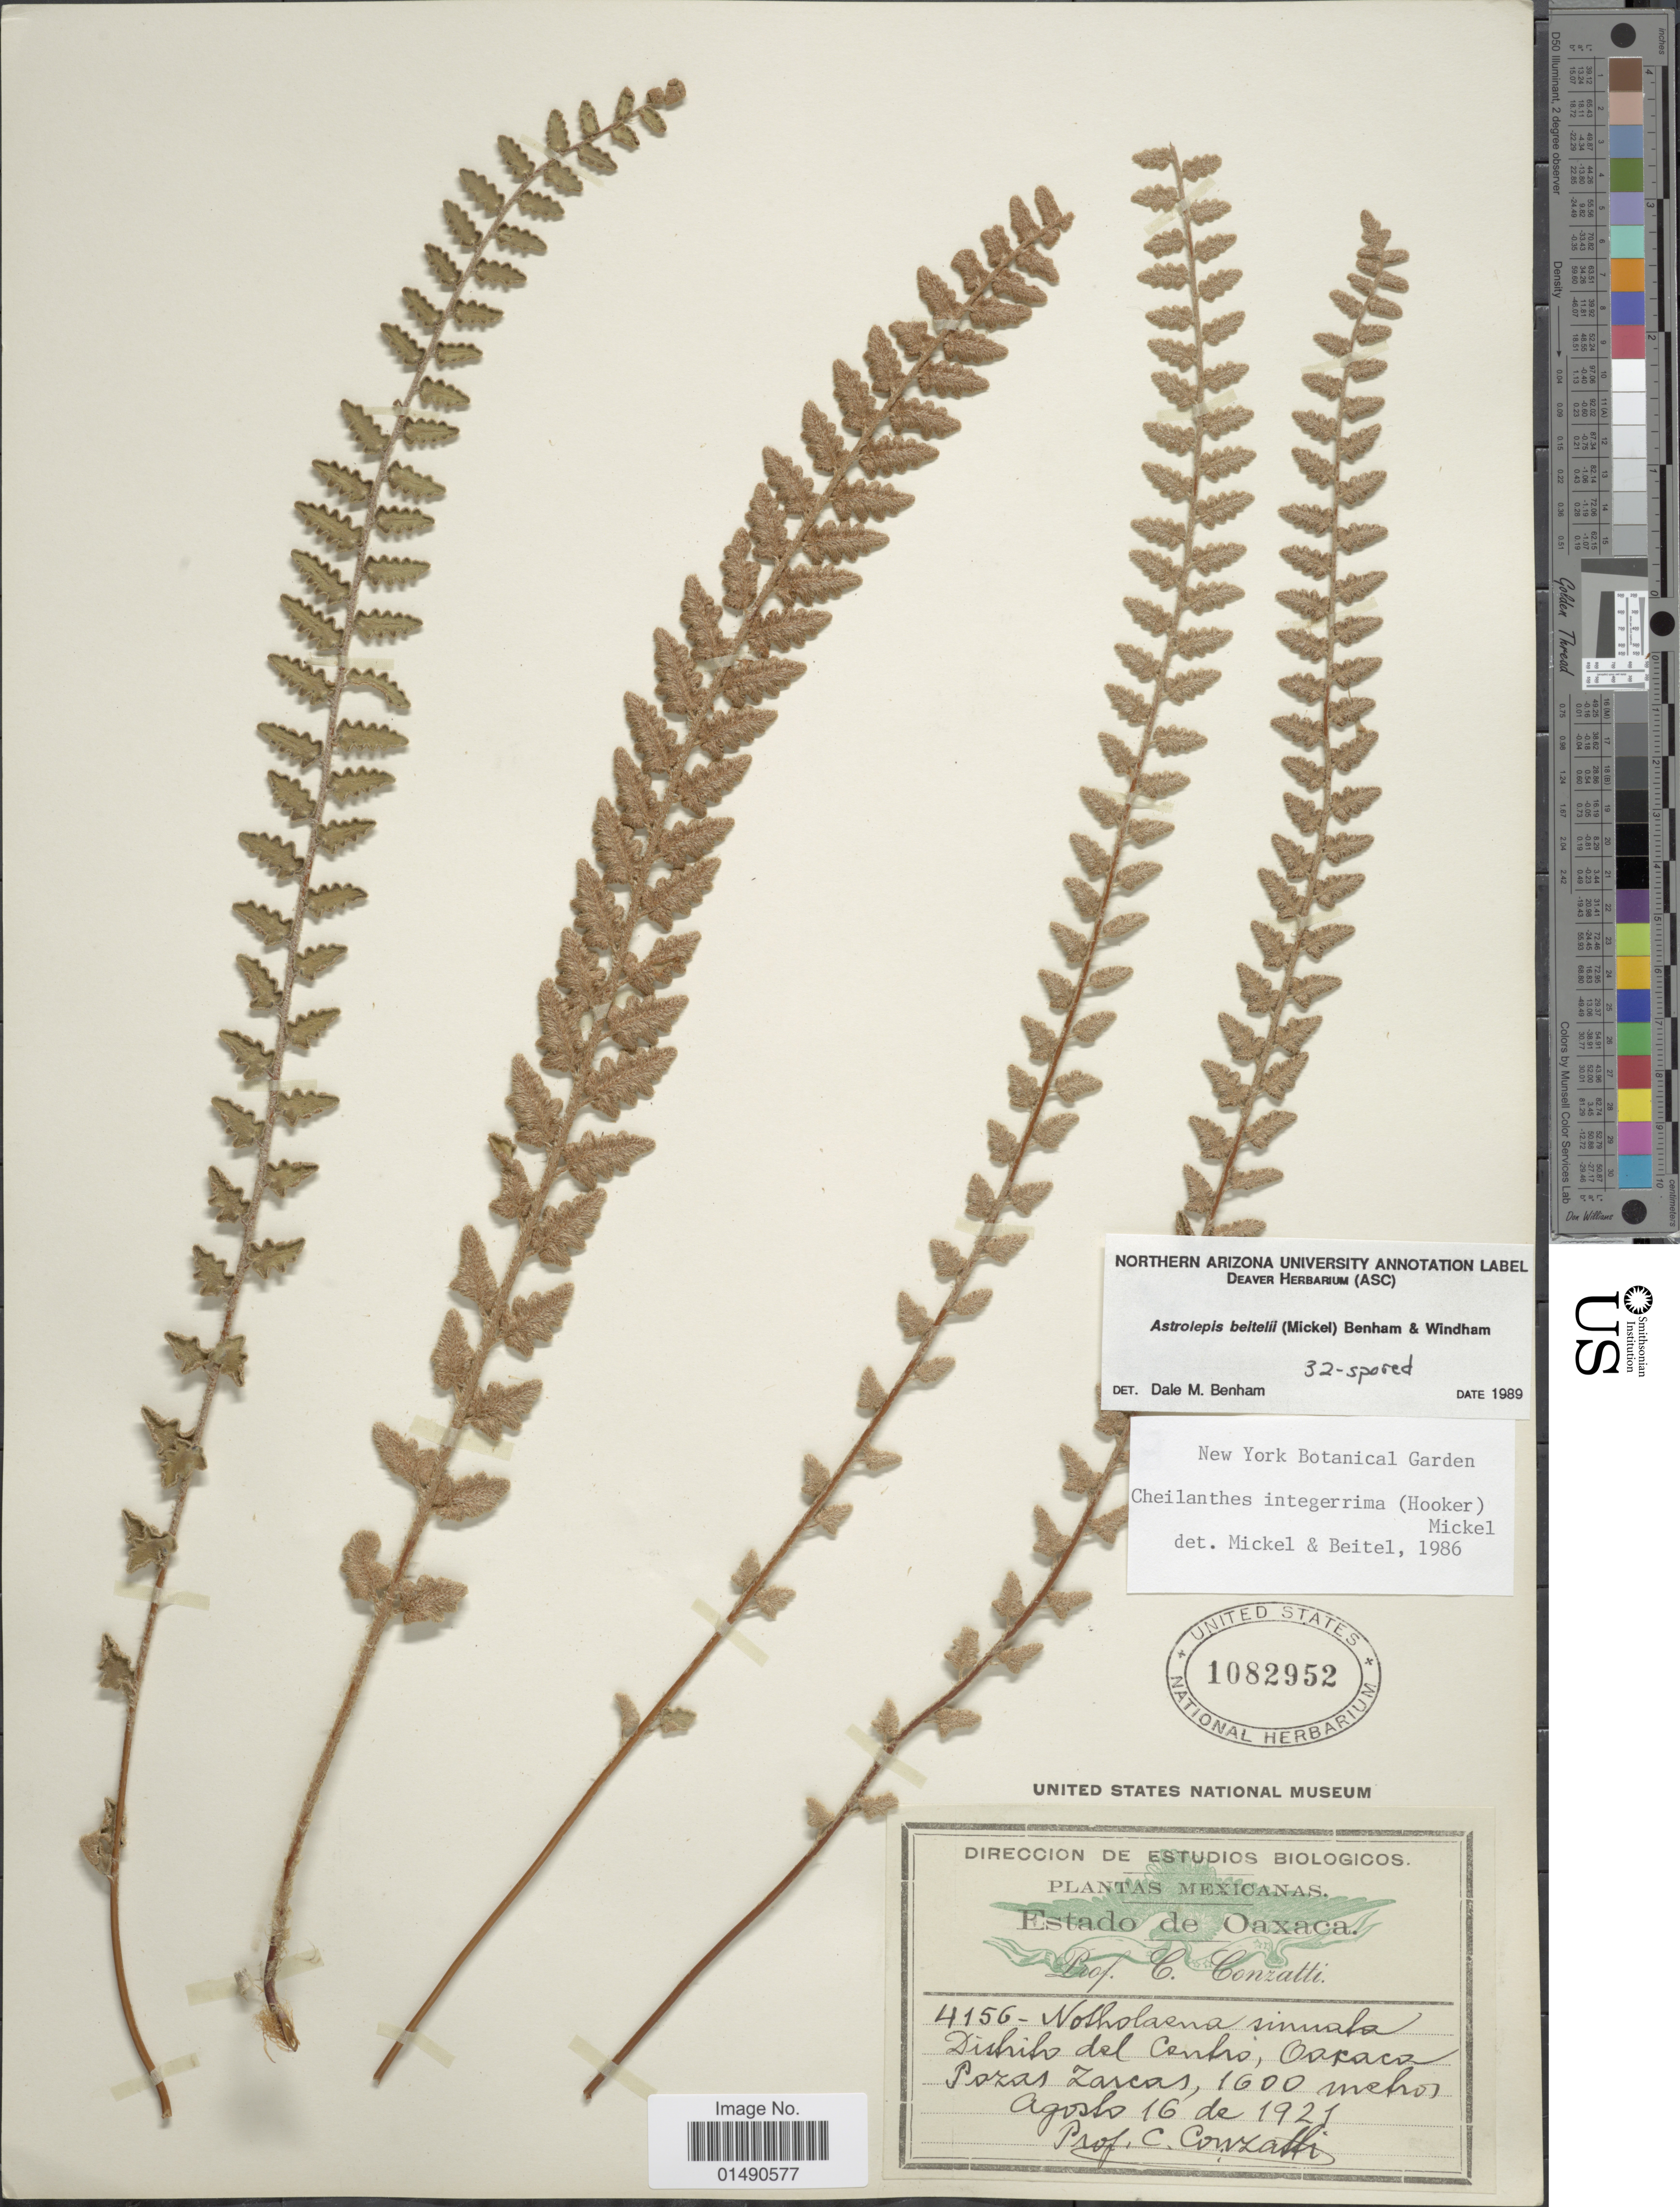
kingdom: Plantae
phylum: Tracheophyta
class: Polypodiopsida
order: Polypodiales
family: Pteridaceae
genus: Astrolepis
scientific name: Astrolepis laevis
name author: (Mart. & Ikonn.-Gal.) Mickel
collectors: C. Conzatti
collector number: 4156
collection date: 1921-08-16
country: Mexico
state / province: Oaxaca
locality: Distrito del Centro, Pozas Zarcas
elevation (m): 1600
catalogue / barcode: US 1082952